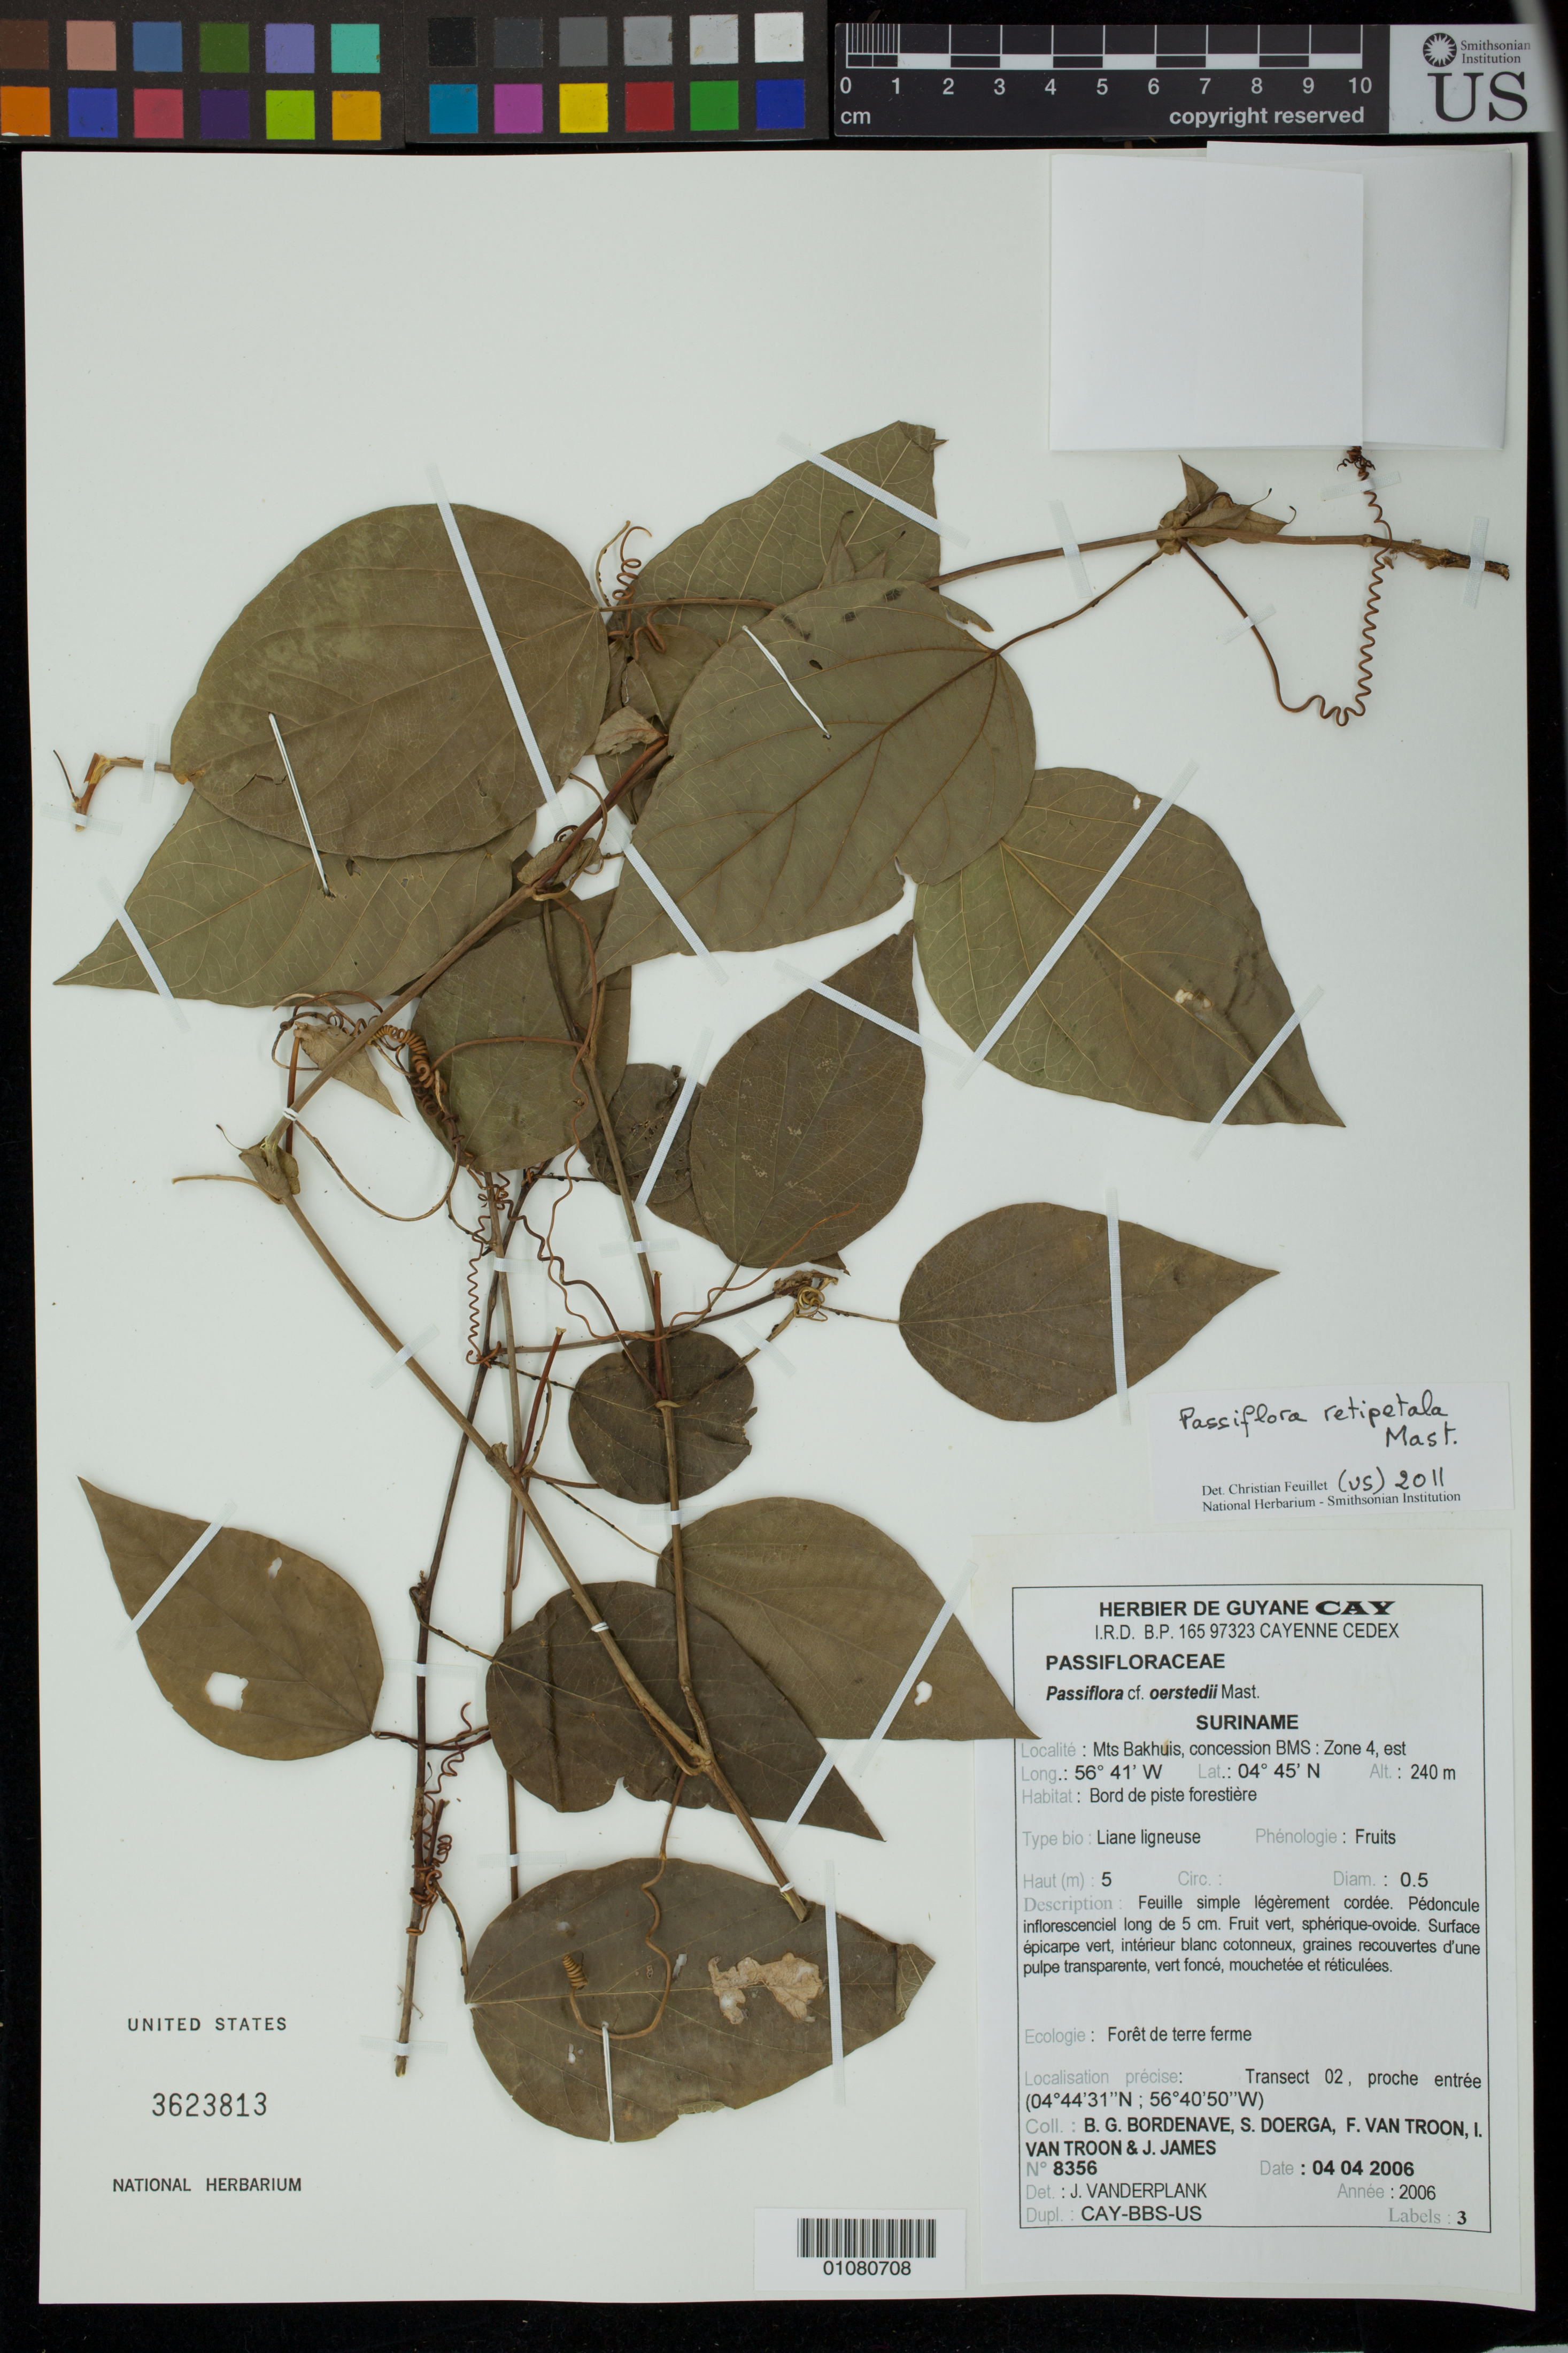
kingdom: Plantae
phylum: Tracheophyta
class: Magnoliopsida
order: Malpighiales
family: Passifloraceae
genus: Passiflora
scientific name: Passiflora retipetala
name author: Mast.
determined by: Feuillet, C.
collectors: B. Bordenave, S. Doerga, F. Van Troon, I. van Troon & J. James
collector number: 8356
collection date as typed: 2-Apr-06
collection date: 2006-04-02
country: Suriname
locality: Mts. Bakhuis, concession BMS: zone 4, est. Proche entrée du transect 02.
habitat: Borde de piste forestière. Haute forêt de terre ferme.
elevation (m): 240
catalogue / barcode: US 3623813